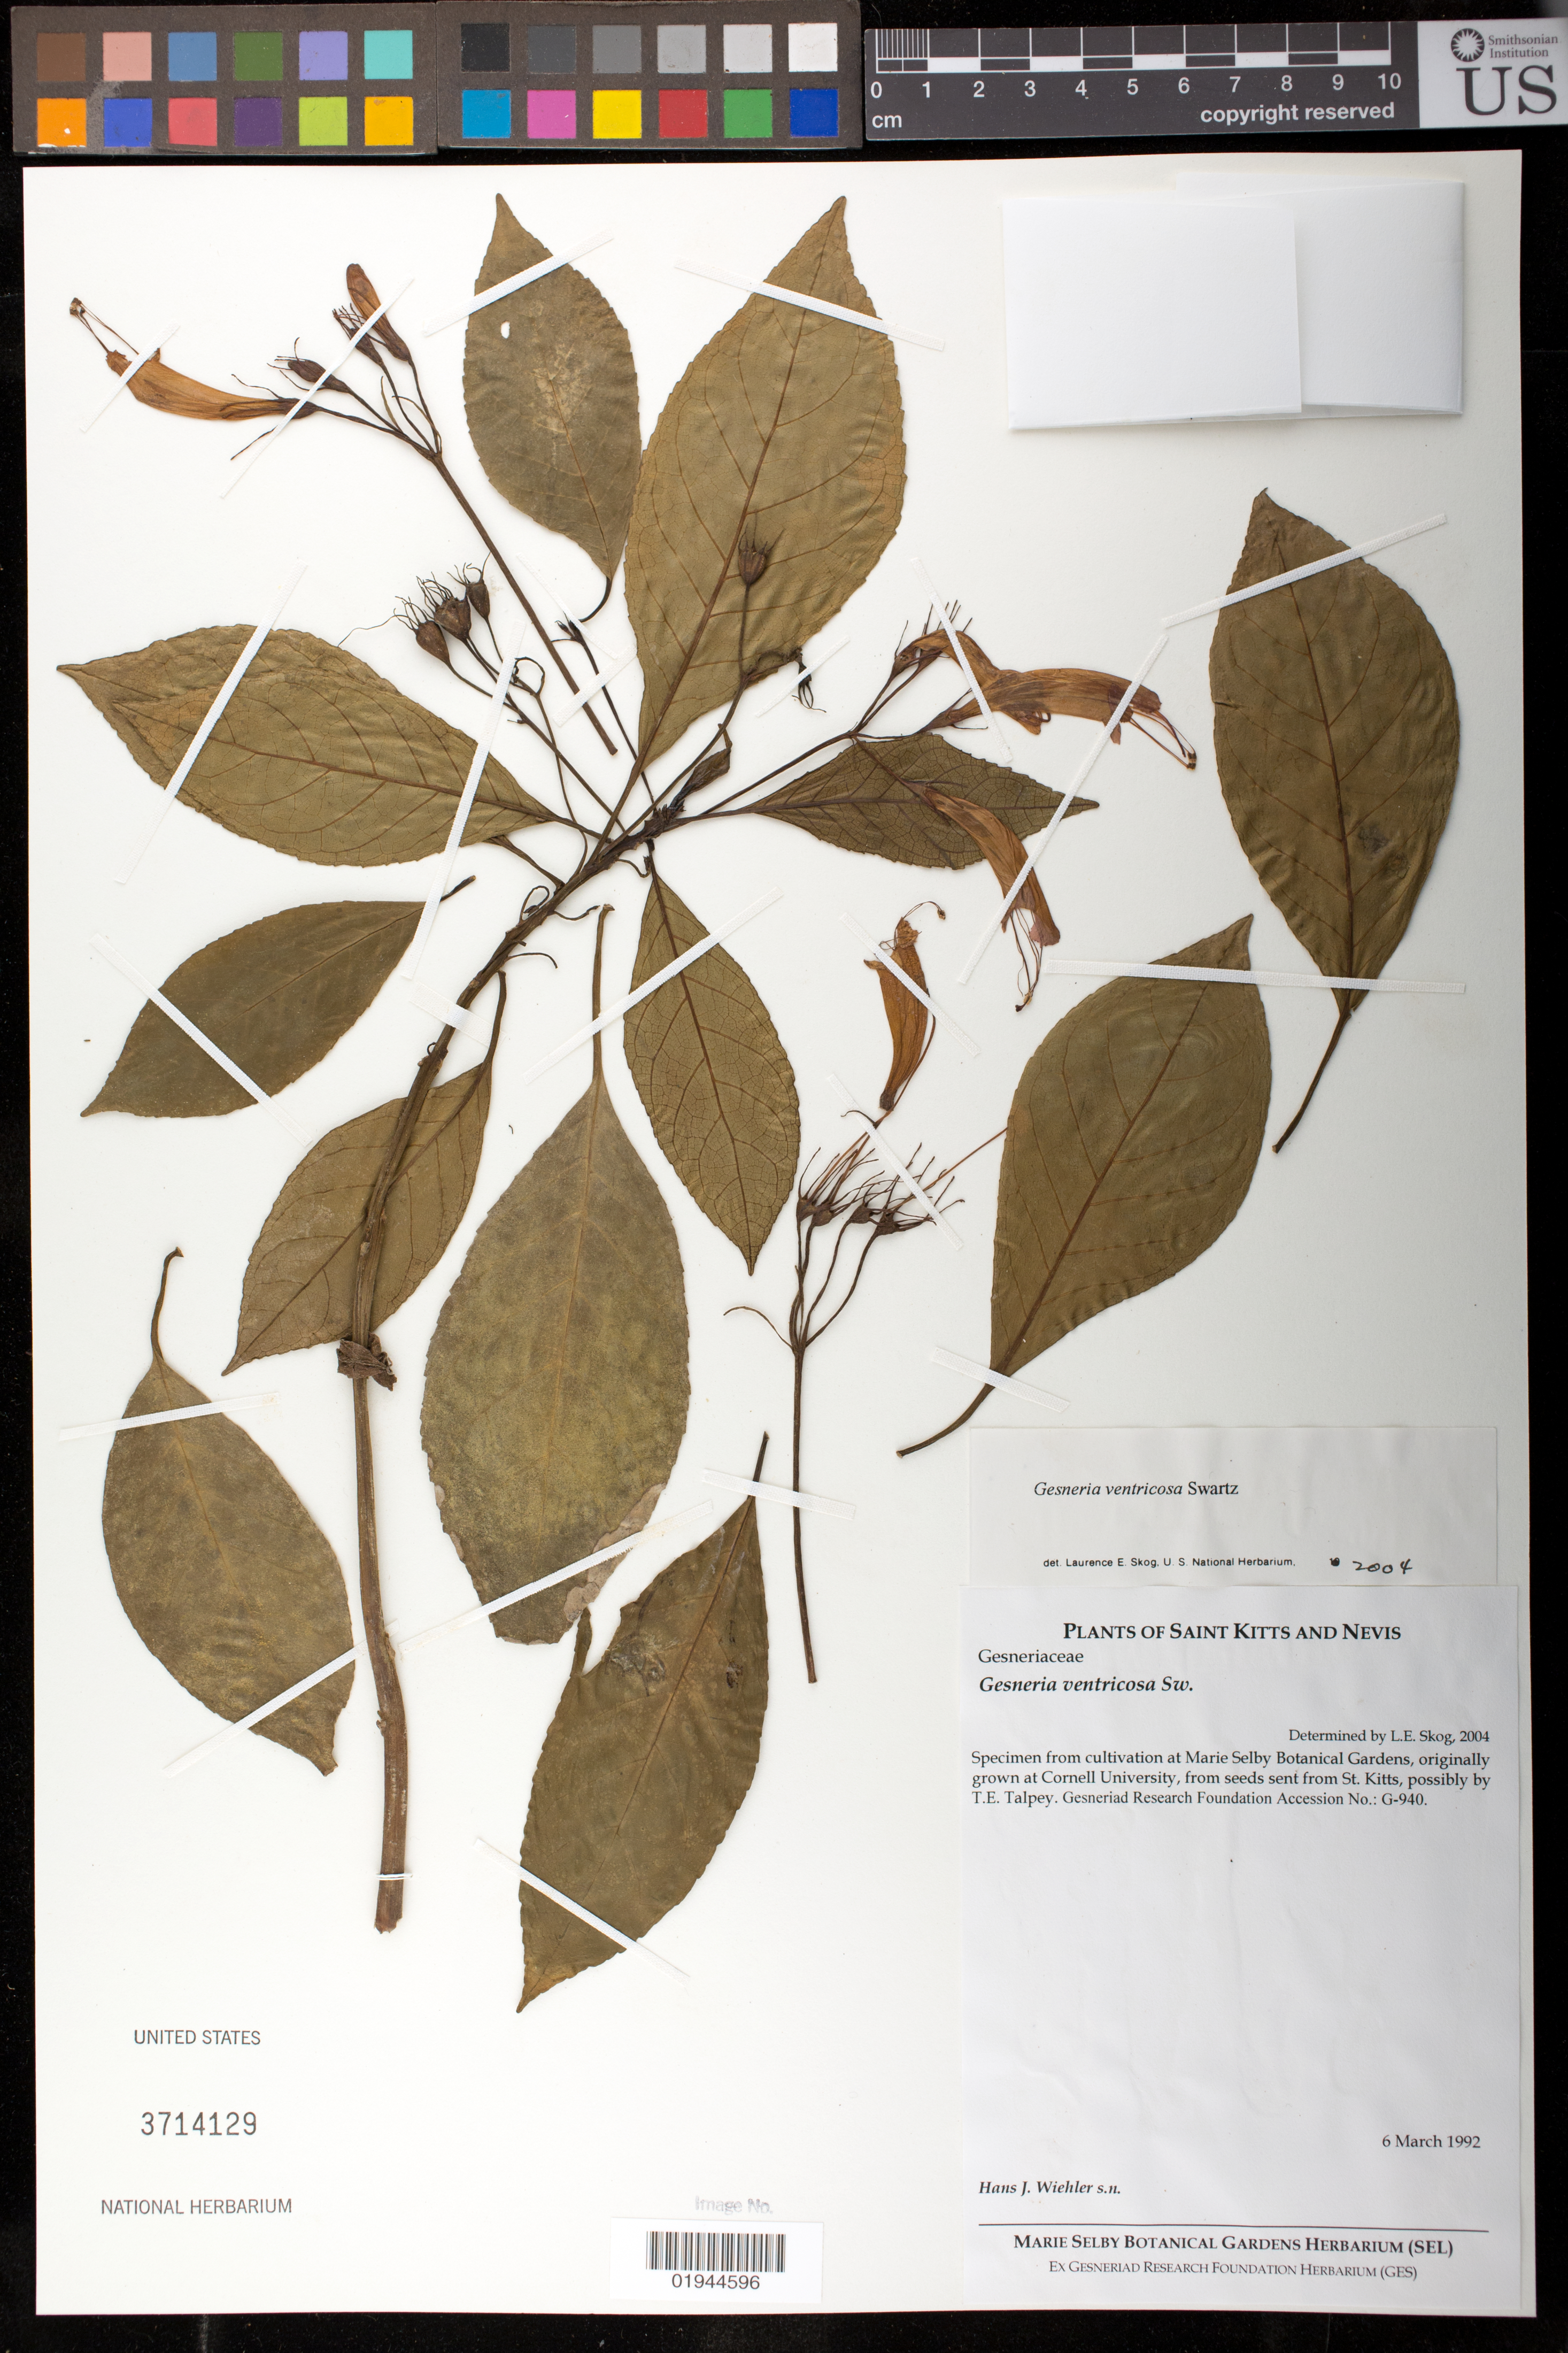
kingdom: Plantae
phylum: Tracheophyta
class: Magnoliopsida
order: Lamiales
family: Gesneriaceae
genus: Gesneria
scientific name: Gesneria ventricosa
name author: Hort. Berol. ex Hanst.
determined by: Skog, Laurence E.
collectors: H. J. Wiehler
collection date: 1992-03-06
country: United States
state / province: Florida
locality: Marie Selby Botanical Gardens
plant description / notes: Originally grown at Cornell University, from seeds sent from St. Kitts, possibly by T.E. Talpey.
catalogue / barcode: US 3714129